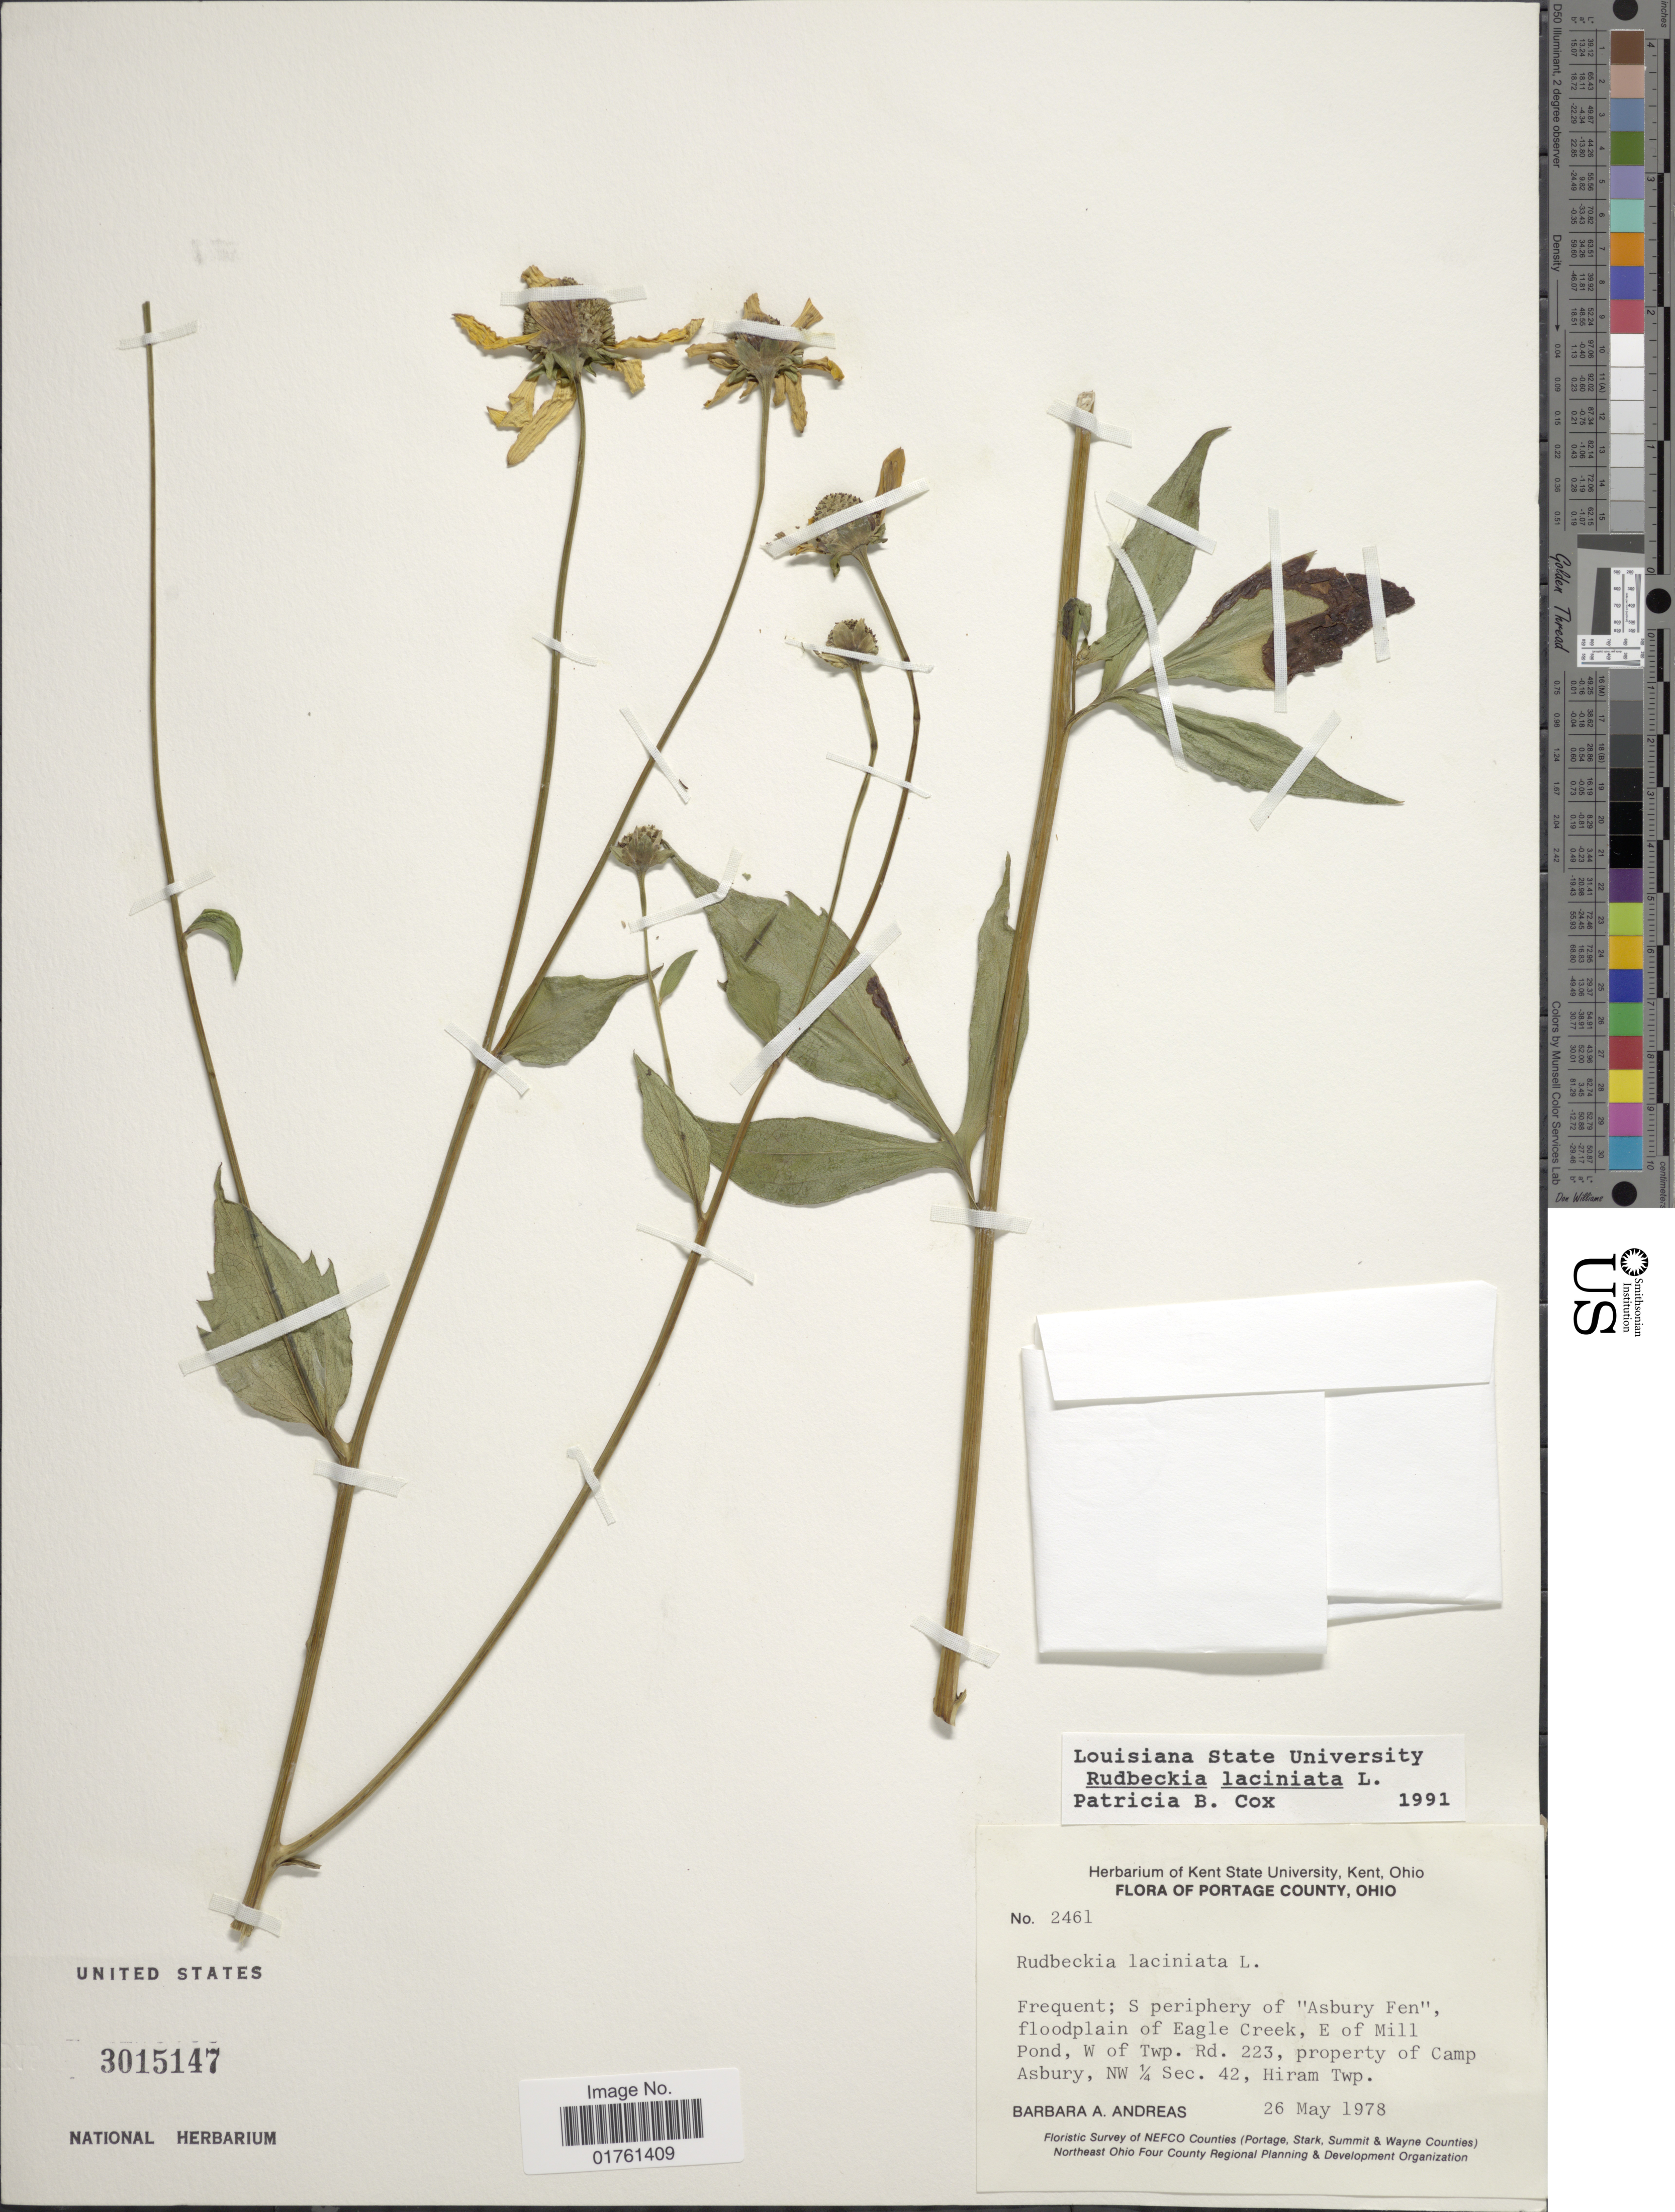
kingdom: Plantae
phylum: Tracheophyta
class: Magnoliopsida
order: Asterales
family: Asteraceae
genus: Rudbeckia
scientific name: Rudbeckia laciniata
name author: L.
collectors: B. A. Andreas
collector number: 2461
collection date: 1978-05-26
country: United States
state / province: Ohio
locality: Portage County, S. periphery of 'Asbury Fen', floodplain of Eagle Creek, E of Mill Pond, W. of Twp Rd 223, poroperty of Camp Asbury, NW ¼ Sec 42, Hiram Twp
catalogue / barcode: US 3015147